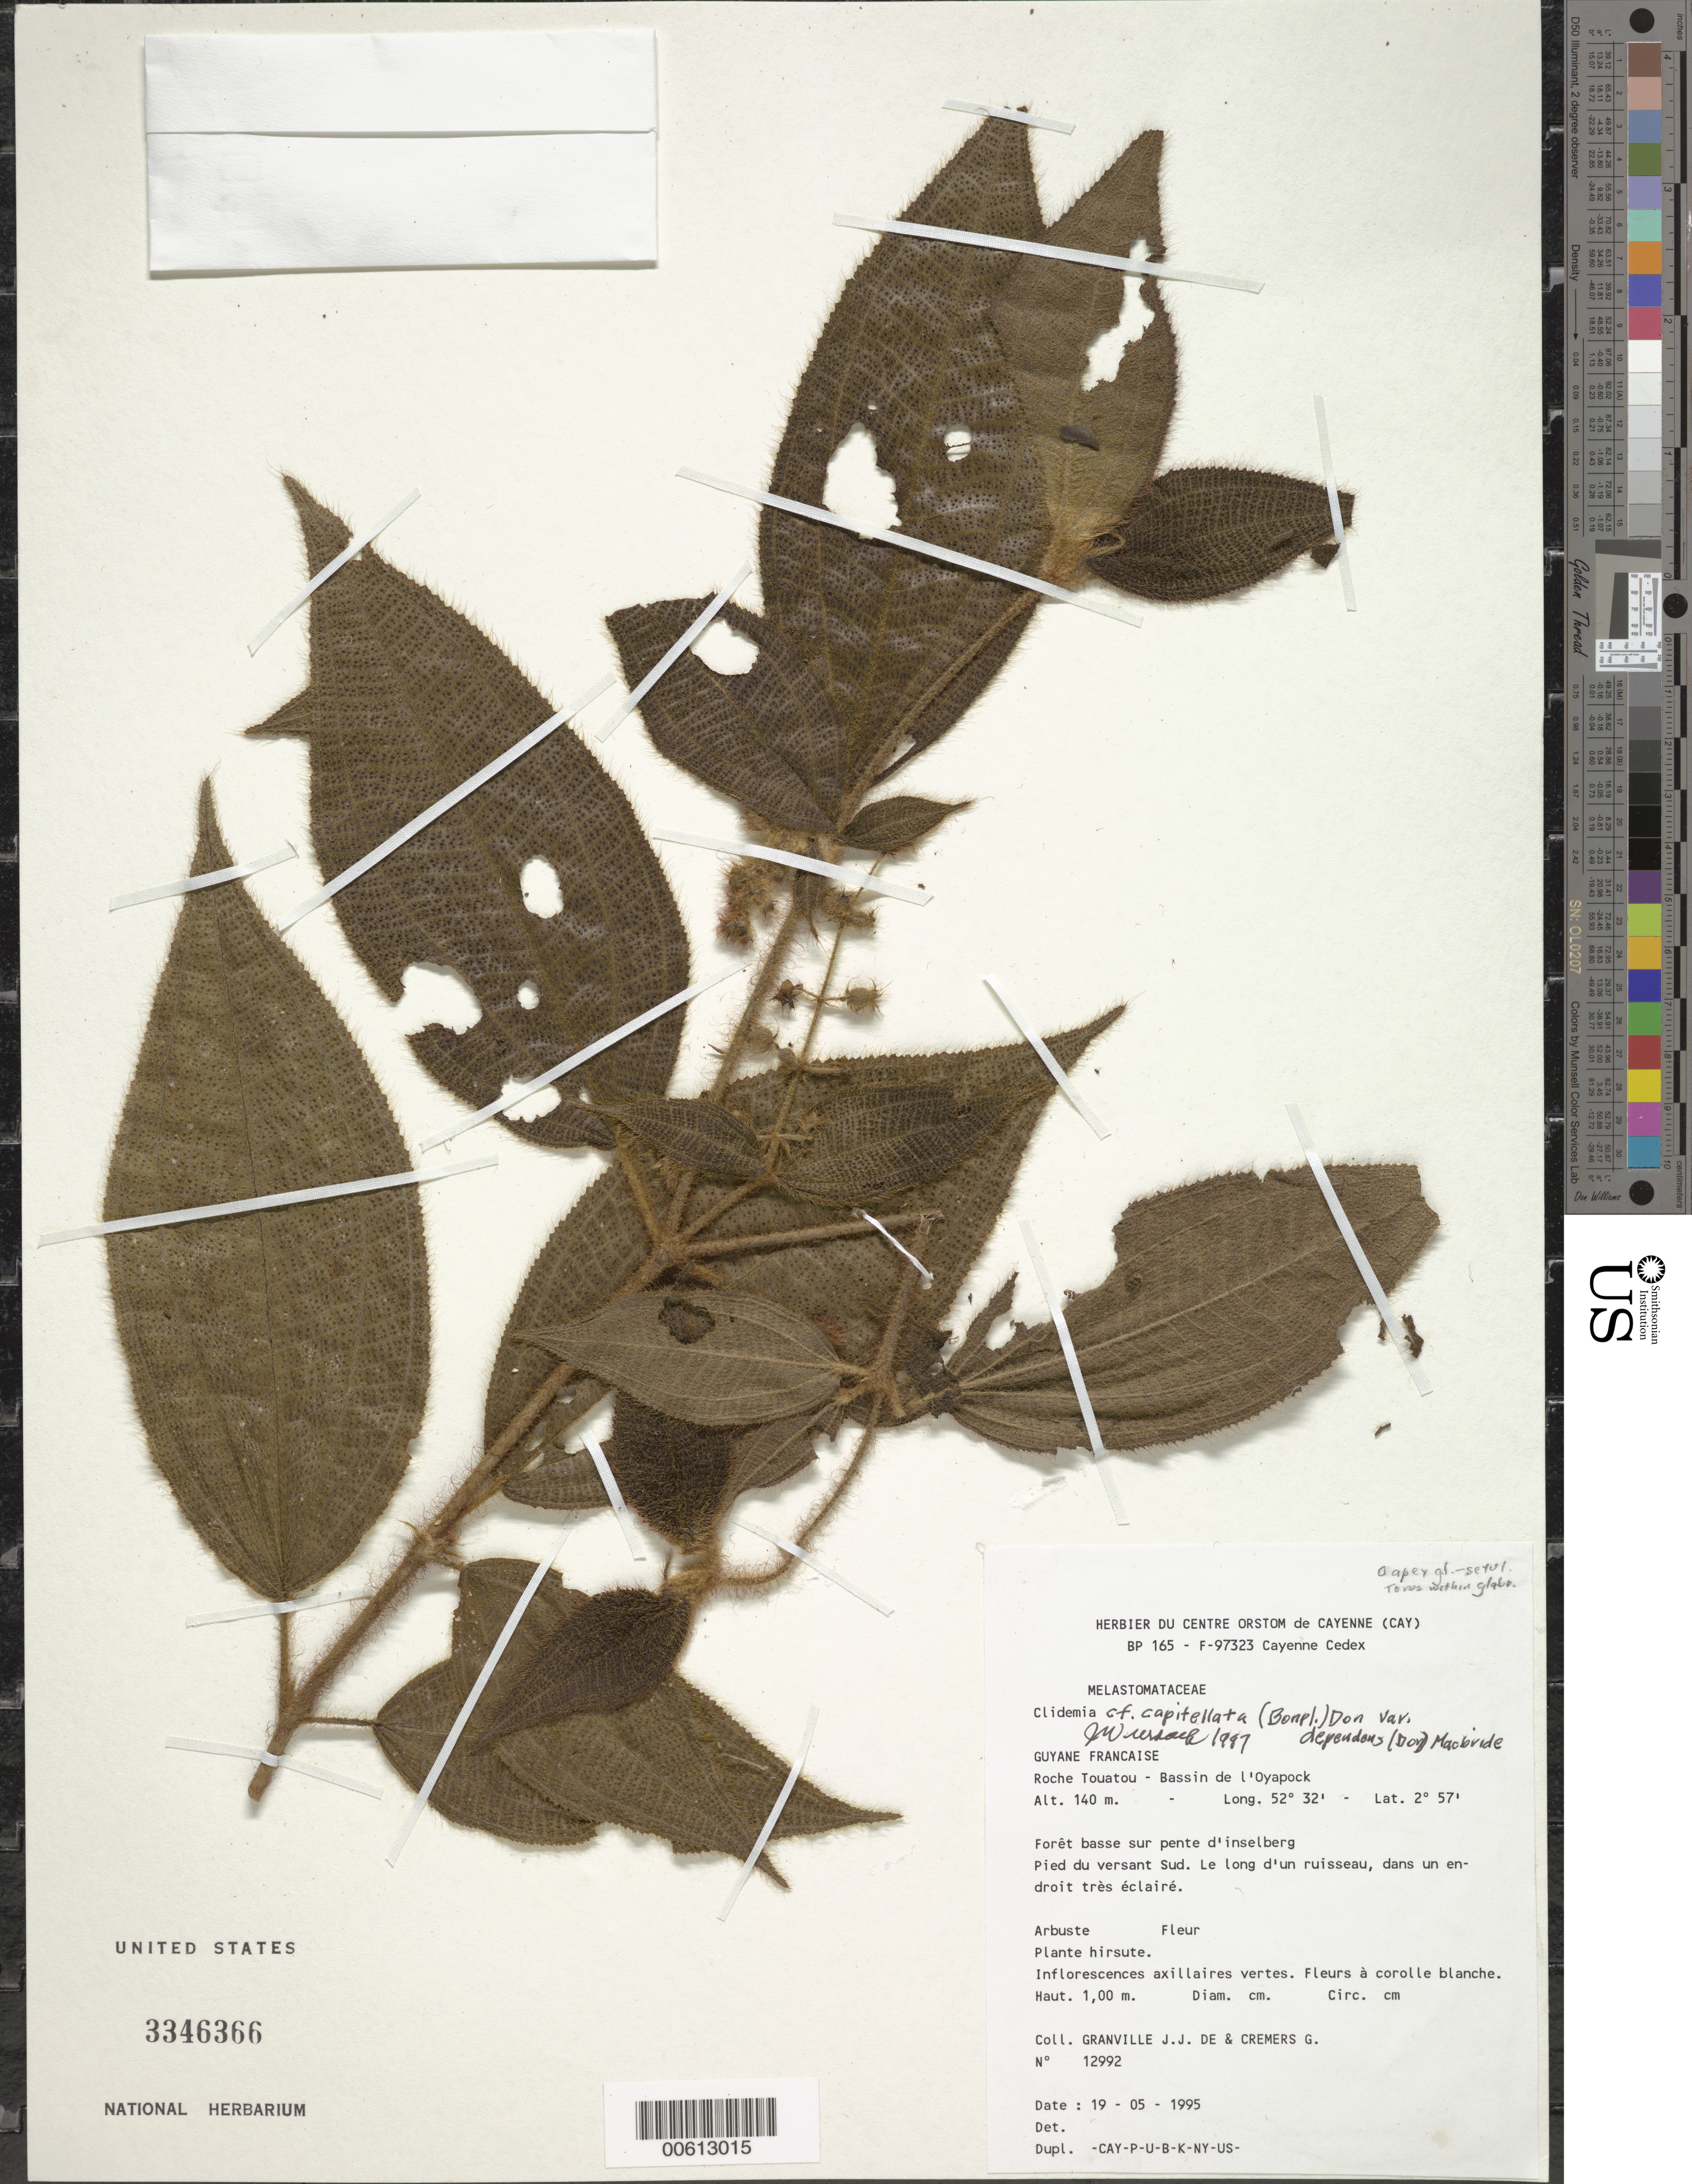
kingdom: Plantae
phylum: Tracheophyta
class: Magnoliopsida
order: Myrtales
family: Melastomataceae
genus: Clidemia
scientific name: Clidemia capitellata var. dependens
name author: (Pav. & D. Don) J.F. Macbr.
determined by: Wurdack, John J., (US), US (UNITED STATES)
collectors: J.-J. de Granville & G. Cremers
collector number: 12992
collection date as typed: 19-May-95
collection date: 1995-05-19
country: French Guiana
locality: Roche Touatou, Bassin de l'Oyapock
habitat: Foret basse sur pente d'inselberg, pied du versant Sud; le long d'un ruisseau, dans un endroit tres eclaire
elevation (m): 140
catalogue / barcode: US 3346366